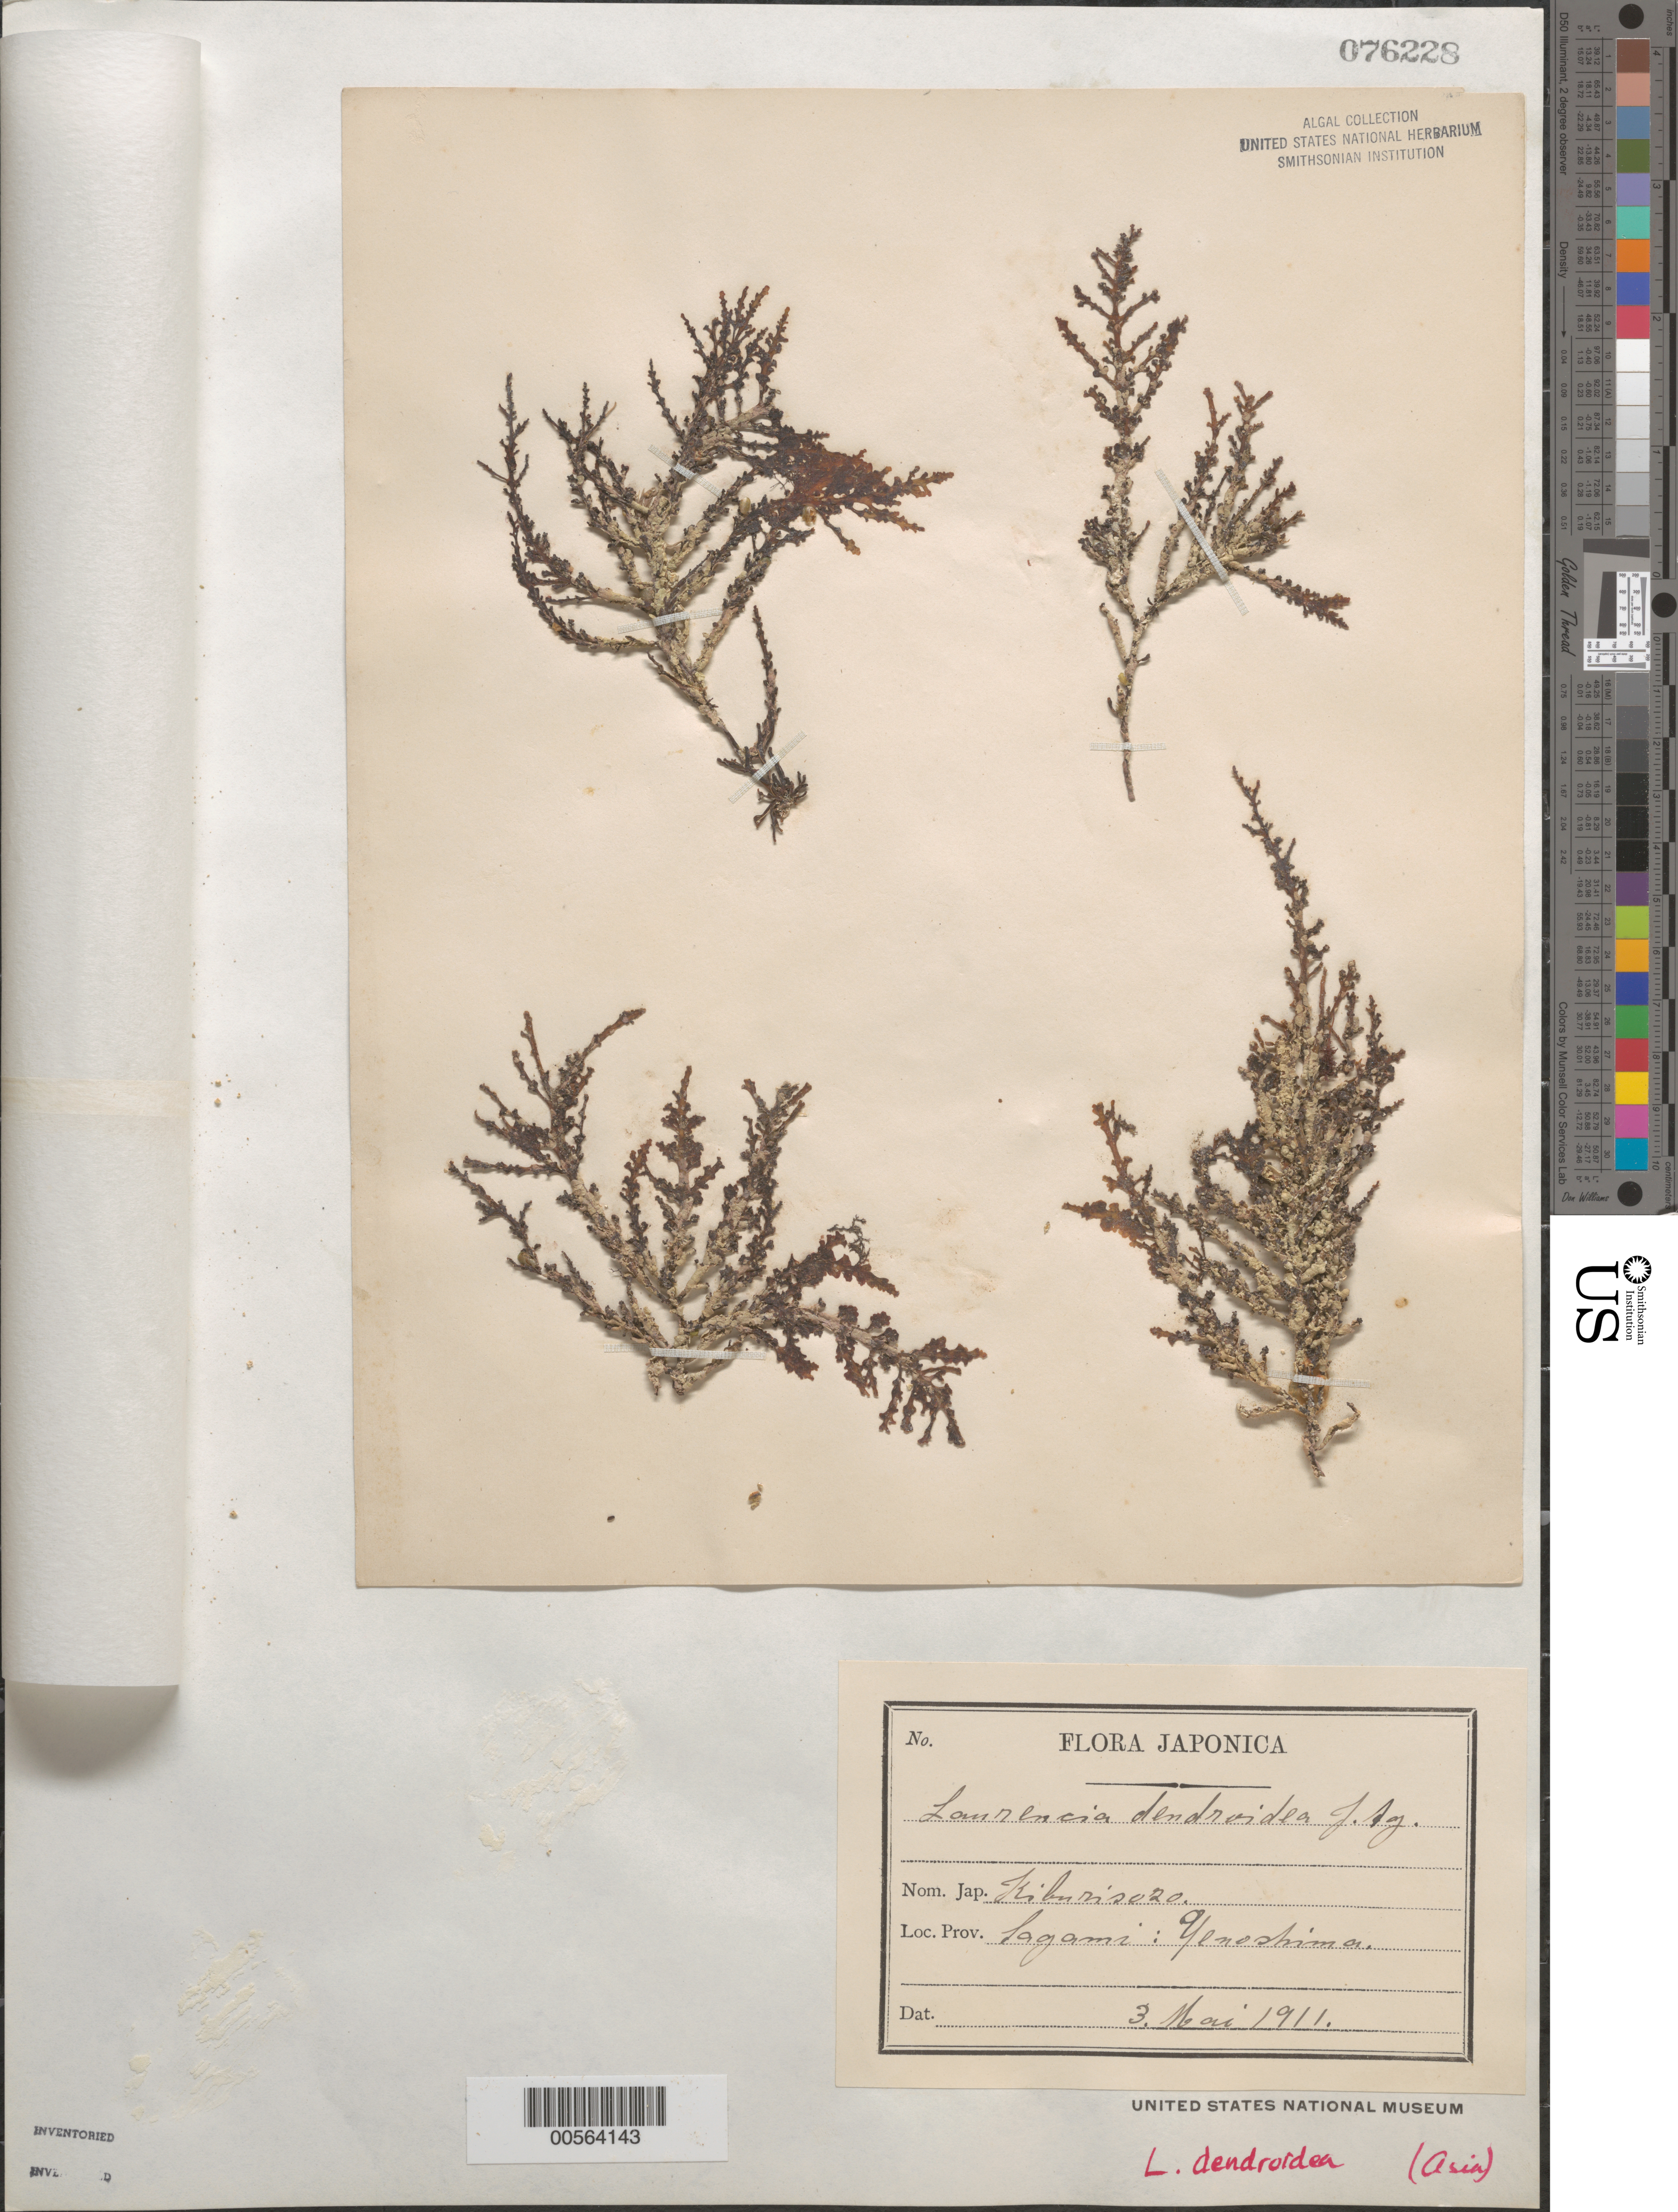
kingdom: Plantae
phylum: Rhodophyta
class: Florideophyceae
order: Ceramiales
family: Rhodomelaceae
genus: Laurencia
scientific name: Laurencia dendroidea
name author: J. Agardh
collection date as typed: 03 May 1911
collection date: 1911-05-03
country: Japan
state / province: Kanagawa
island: Honshu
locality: Enoshima (Yenoshima)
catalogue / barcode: US 76228